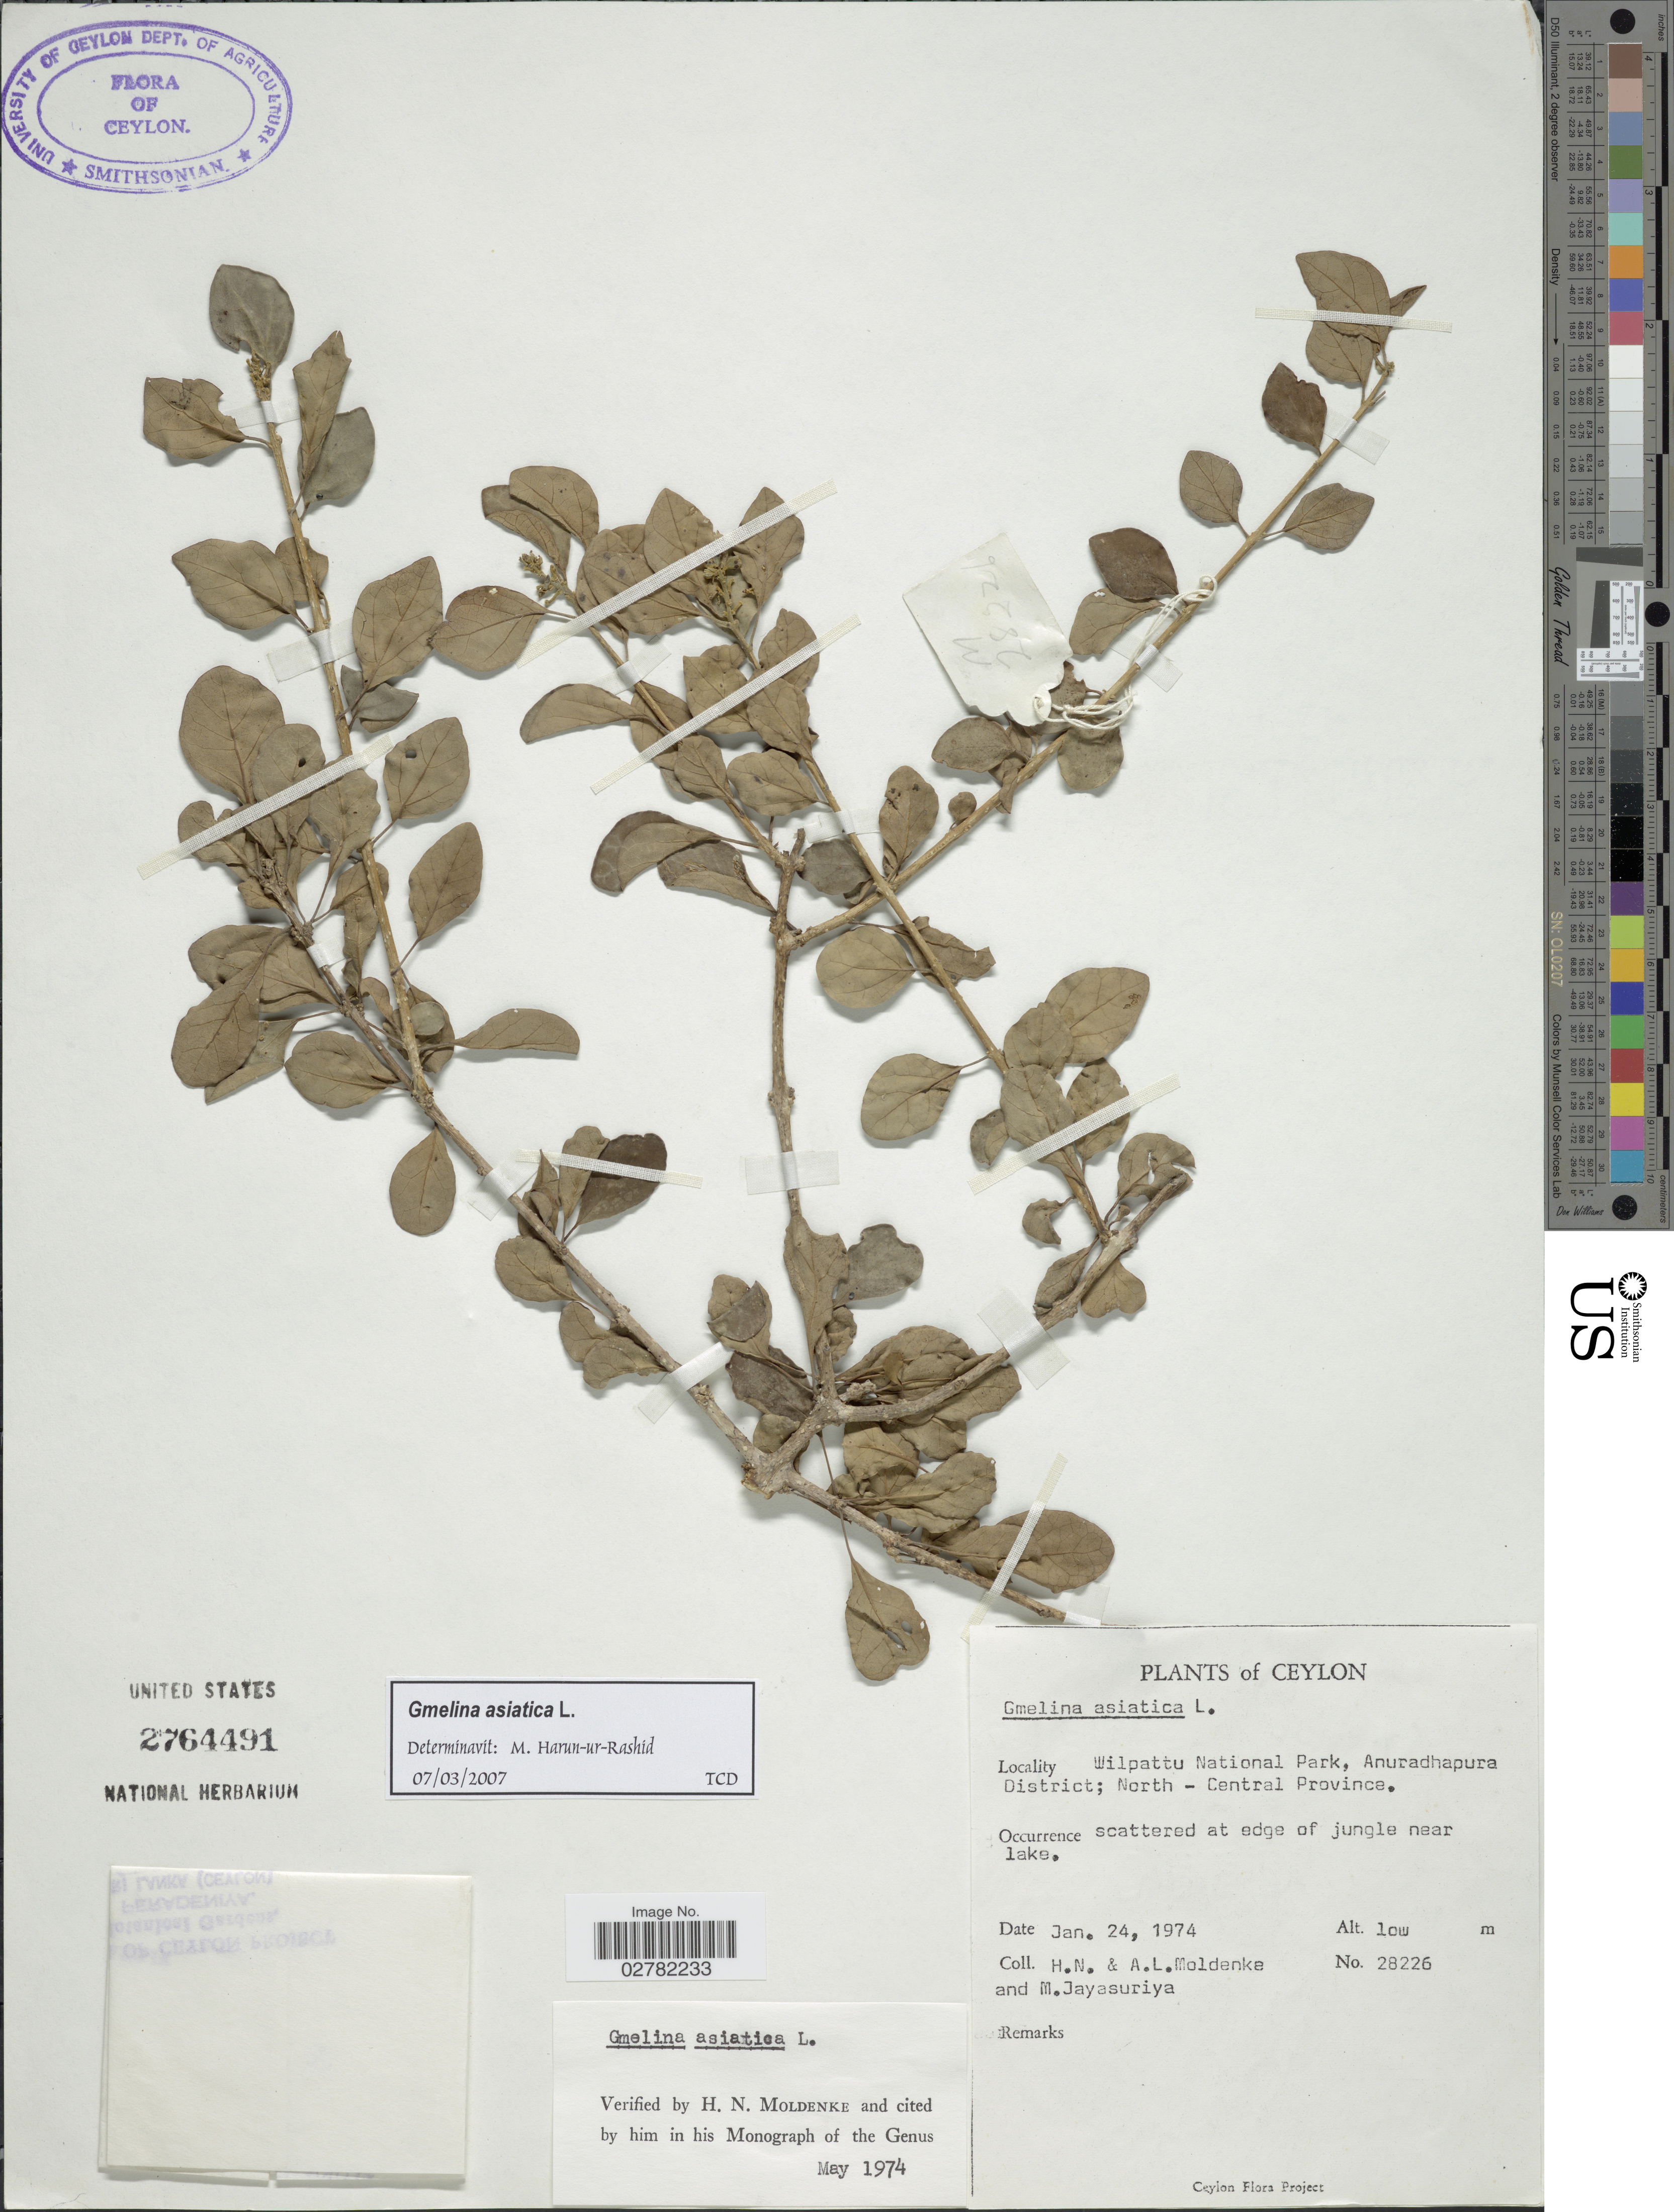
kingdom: Plantae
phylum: Tracheophyta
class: Magnoliopsida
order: Lamiales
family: Lamiaceae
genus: Gmelina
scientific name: Gmelina asiatica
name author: L.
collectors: H. N. Moldenke, A. L. Moldenke & M. Jayasuriya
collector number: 28226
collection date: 1974-01-24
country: Sri Lanka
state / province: North Central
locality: Ceylon. Wilpattu National Park, Anuradhapura District; North-Central Province.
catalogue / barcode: US 2764491